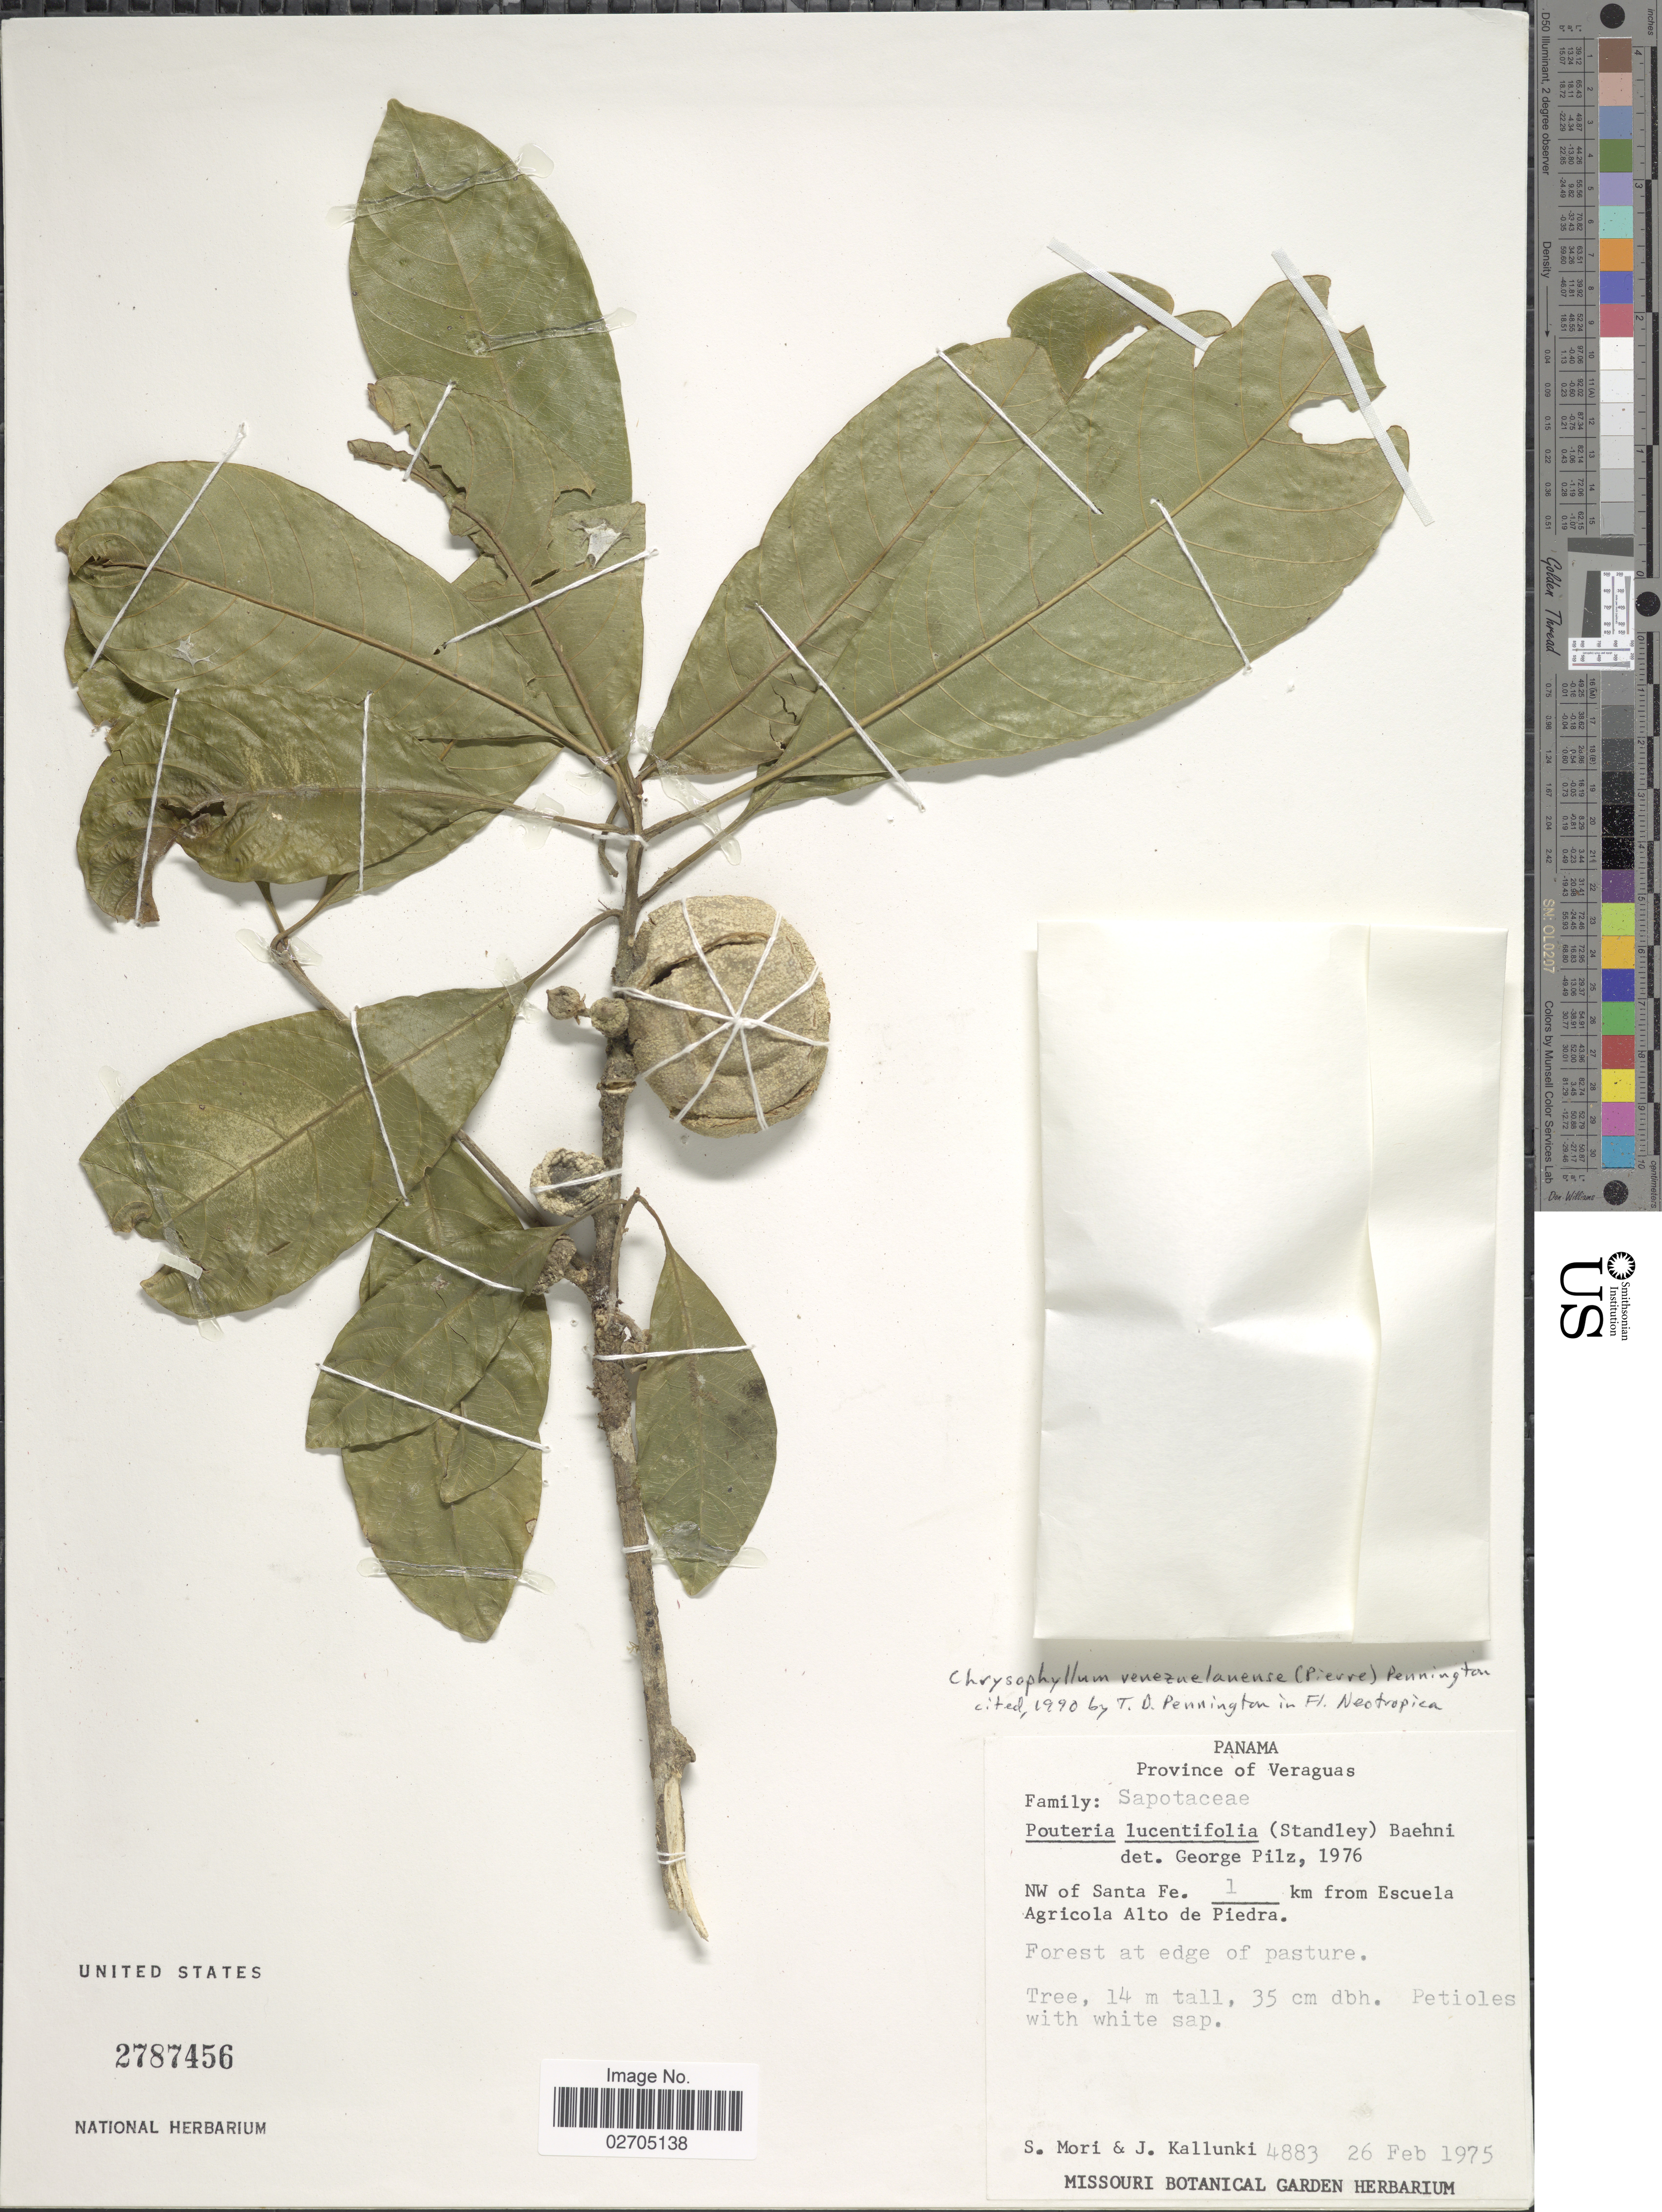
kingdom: Plantae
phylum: Tracheophyta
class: Magnoliopsida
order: Ericales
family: Sapotaceae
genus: Chrysophyllum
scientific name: Chrysophyllum venezuelanense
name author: (Pierre) T.D. Penn.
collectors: S. Mori & J. Kallunki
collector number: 4883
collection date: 1975-02-26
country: Panama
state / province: Veraguas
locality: NW of Santa Fe, 1 km from Escuela Agricola Alto de Piedra, forest edge of pasture.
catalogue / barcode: US 2787456